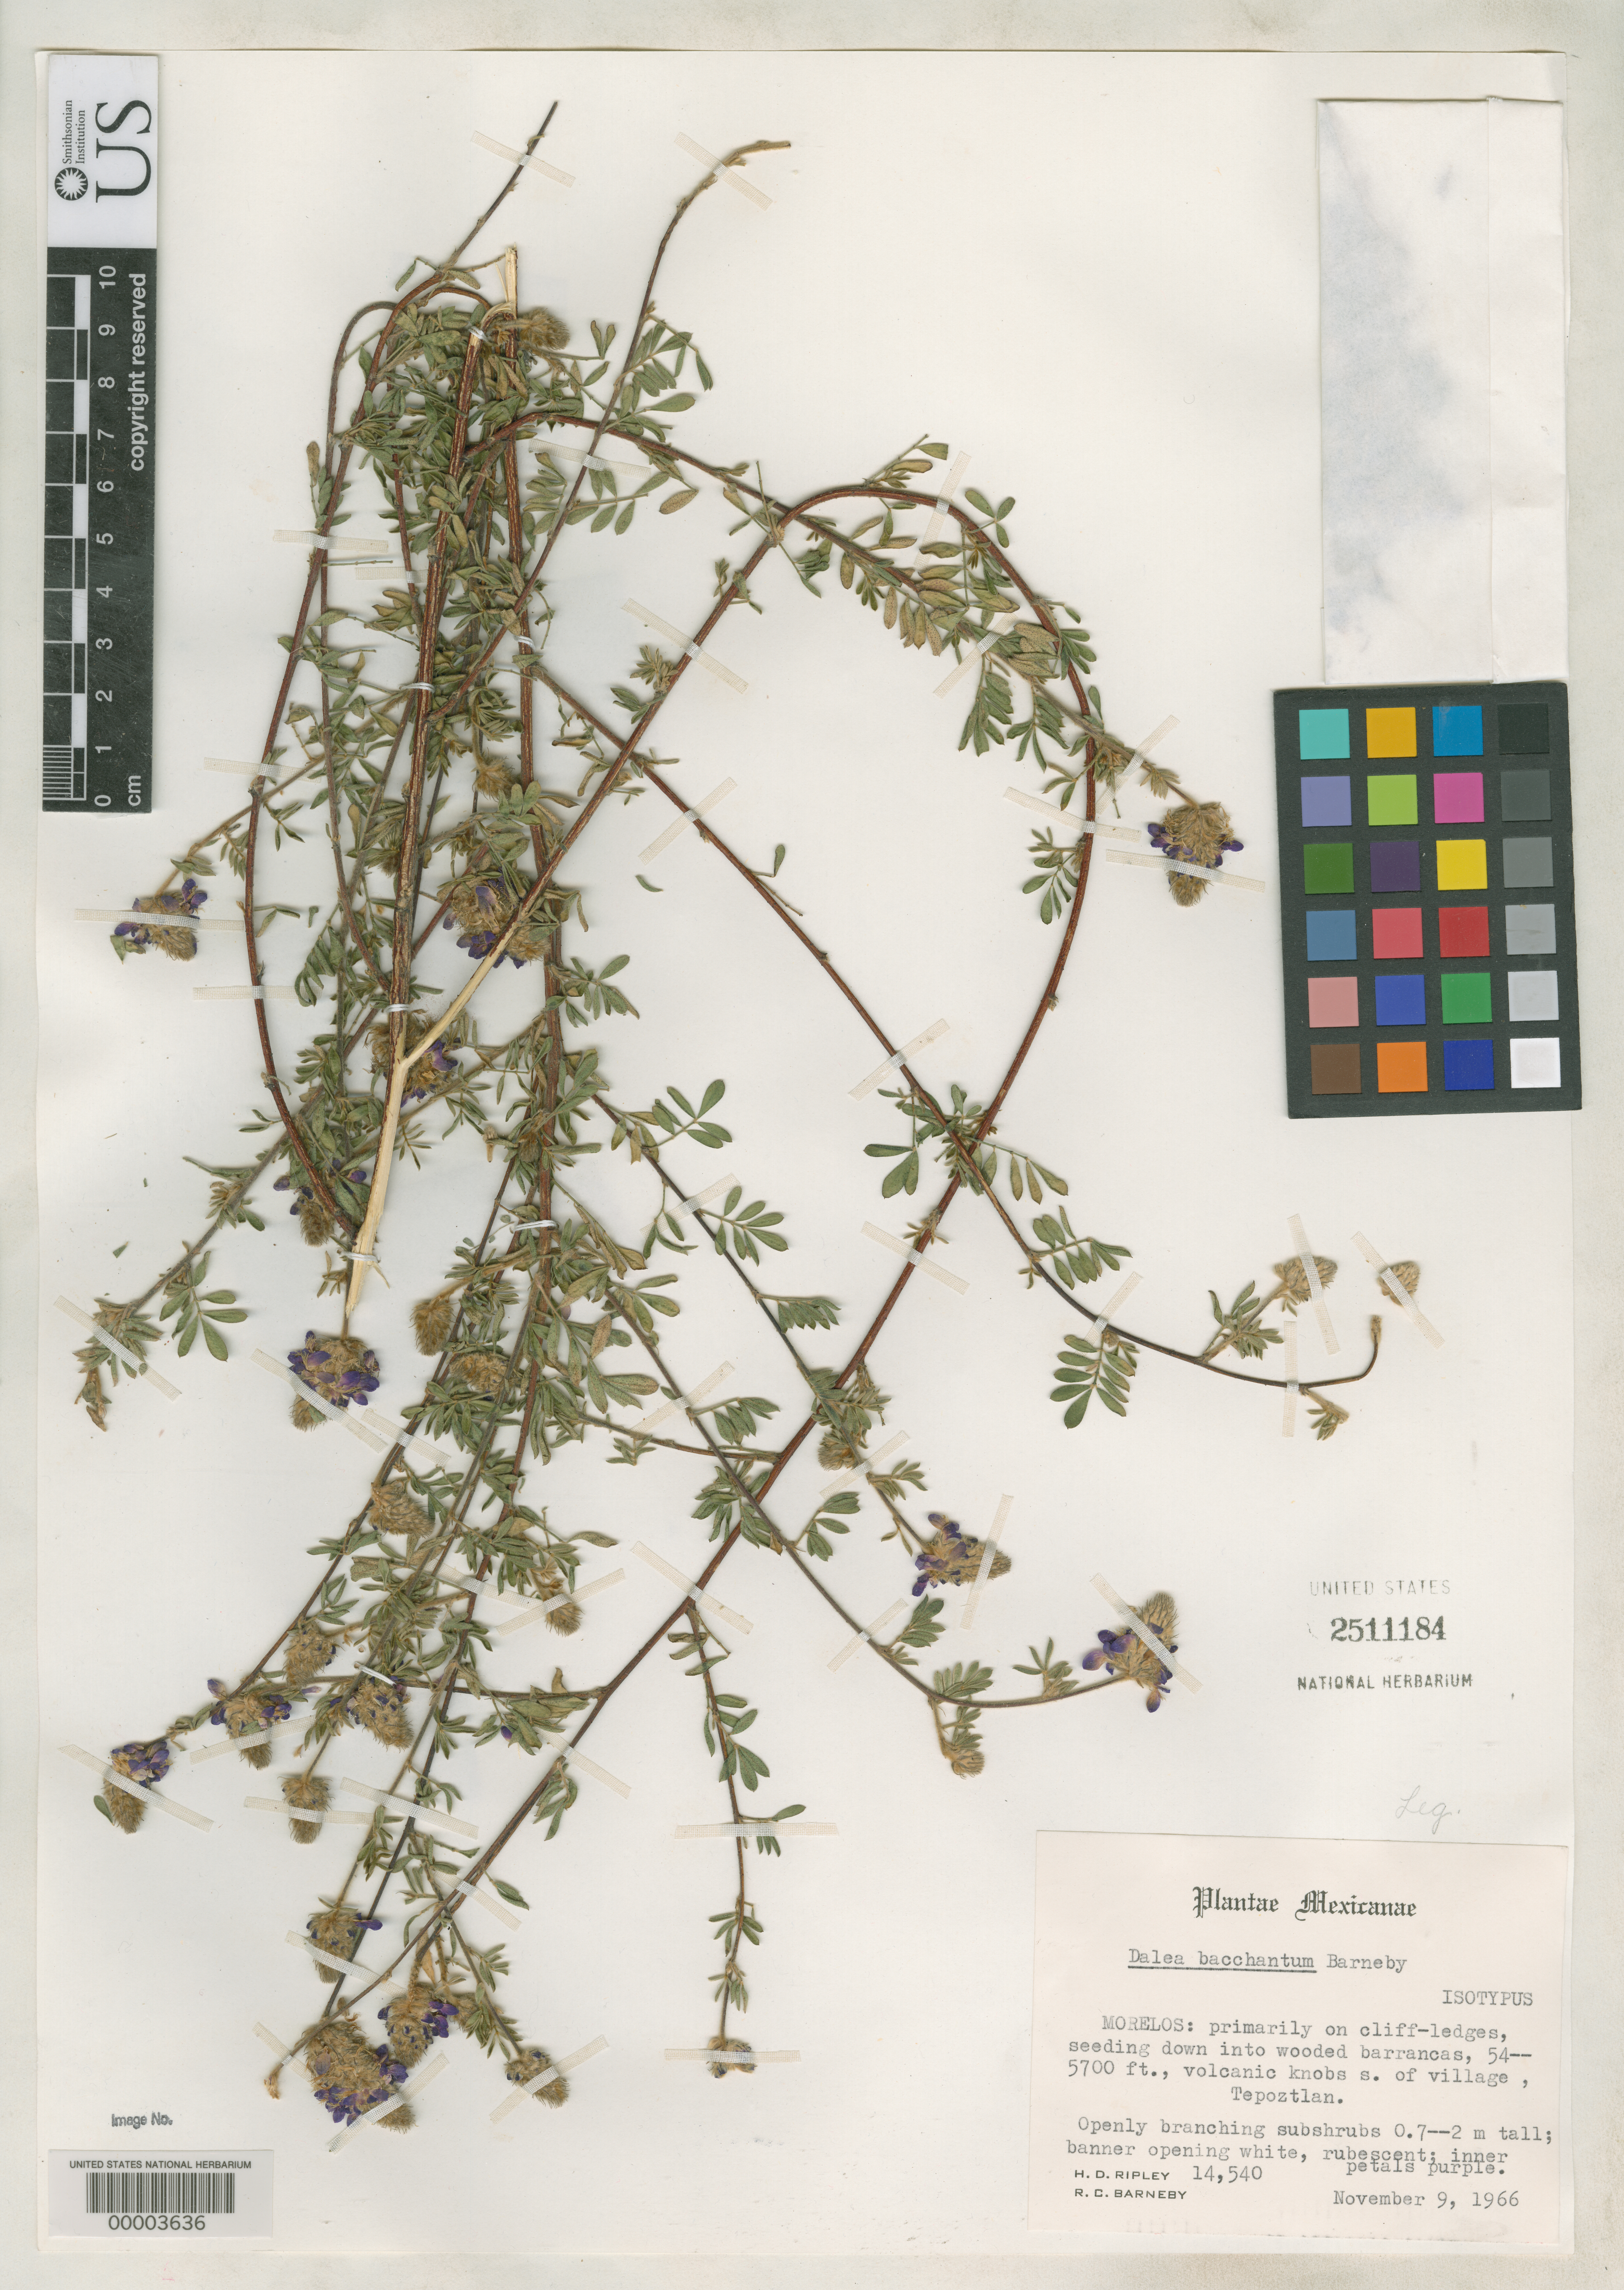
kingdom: Plantae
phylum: Tracheophyta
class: Magnoliopsida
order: Fabales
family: Fabaceae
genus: Dalea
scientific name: Dalea bacchantum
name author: Barneby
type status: Isotype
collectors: H. Ripley & R. C. Barneby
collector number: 14540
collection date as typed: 09 Nov 1966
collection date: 1966-11-09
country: Mexico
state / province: Morelos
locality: Tepoztlan.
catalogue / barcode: US 2511184